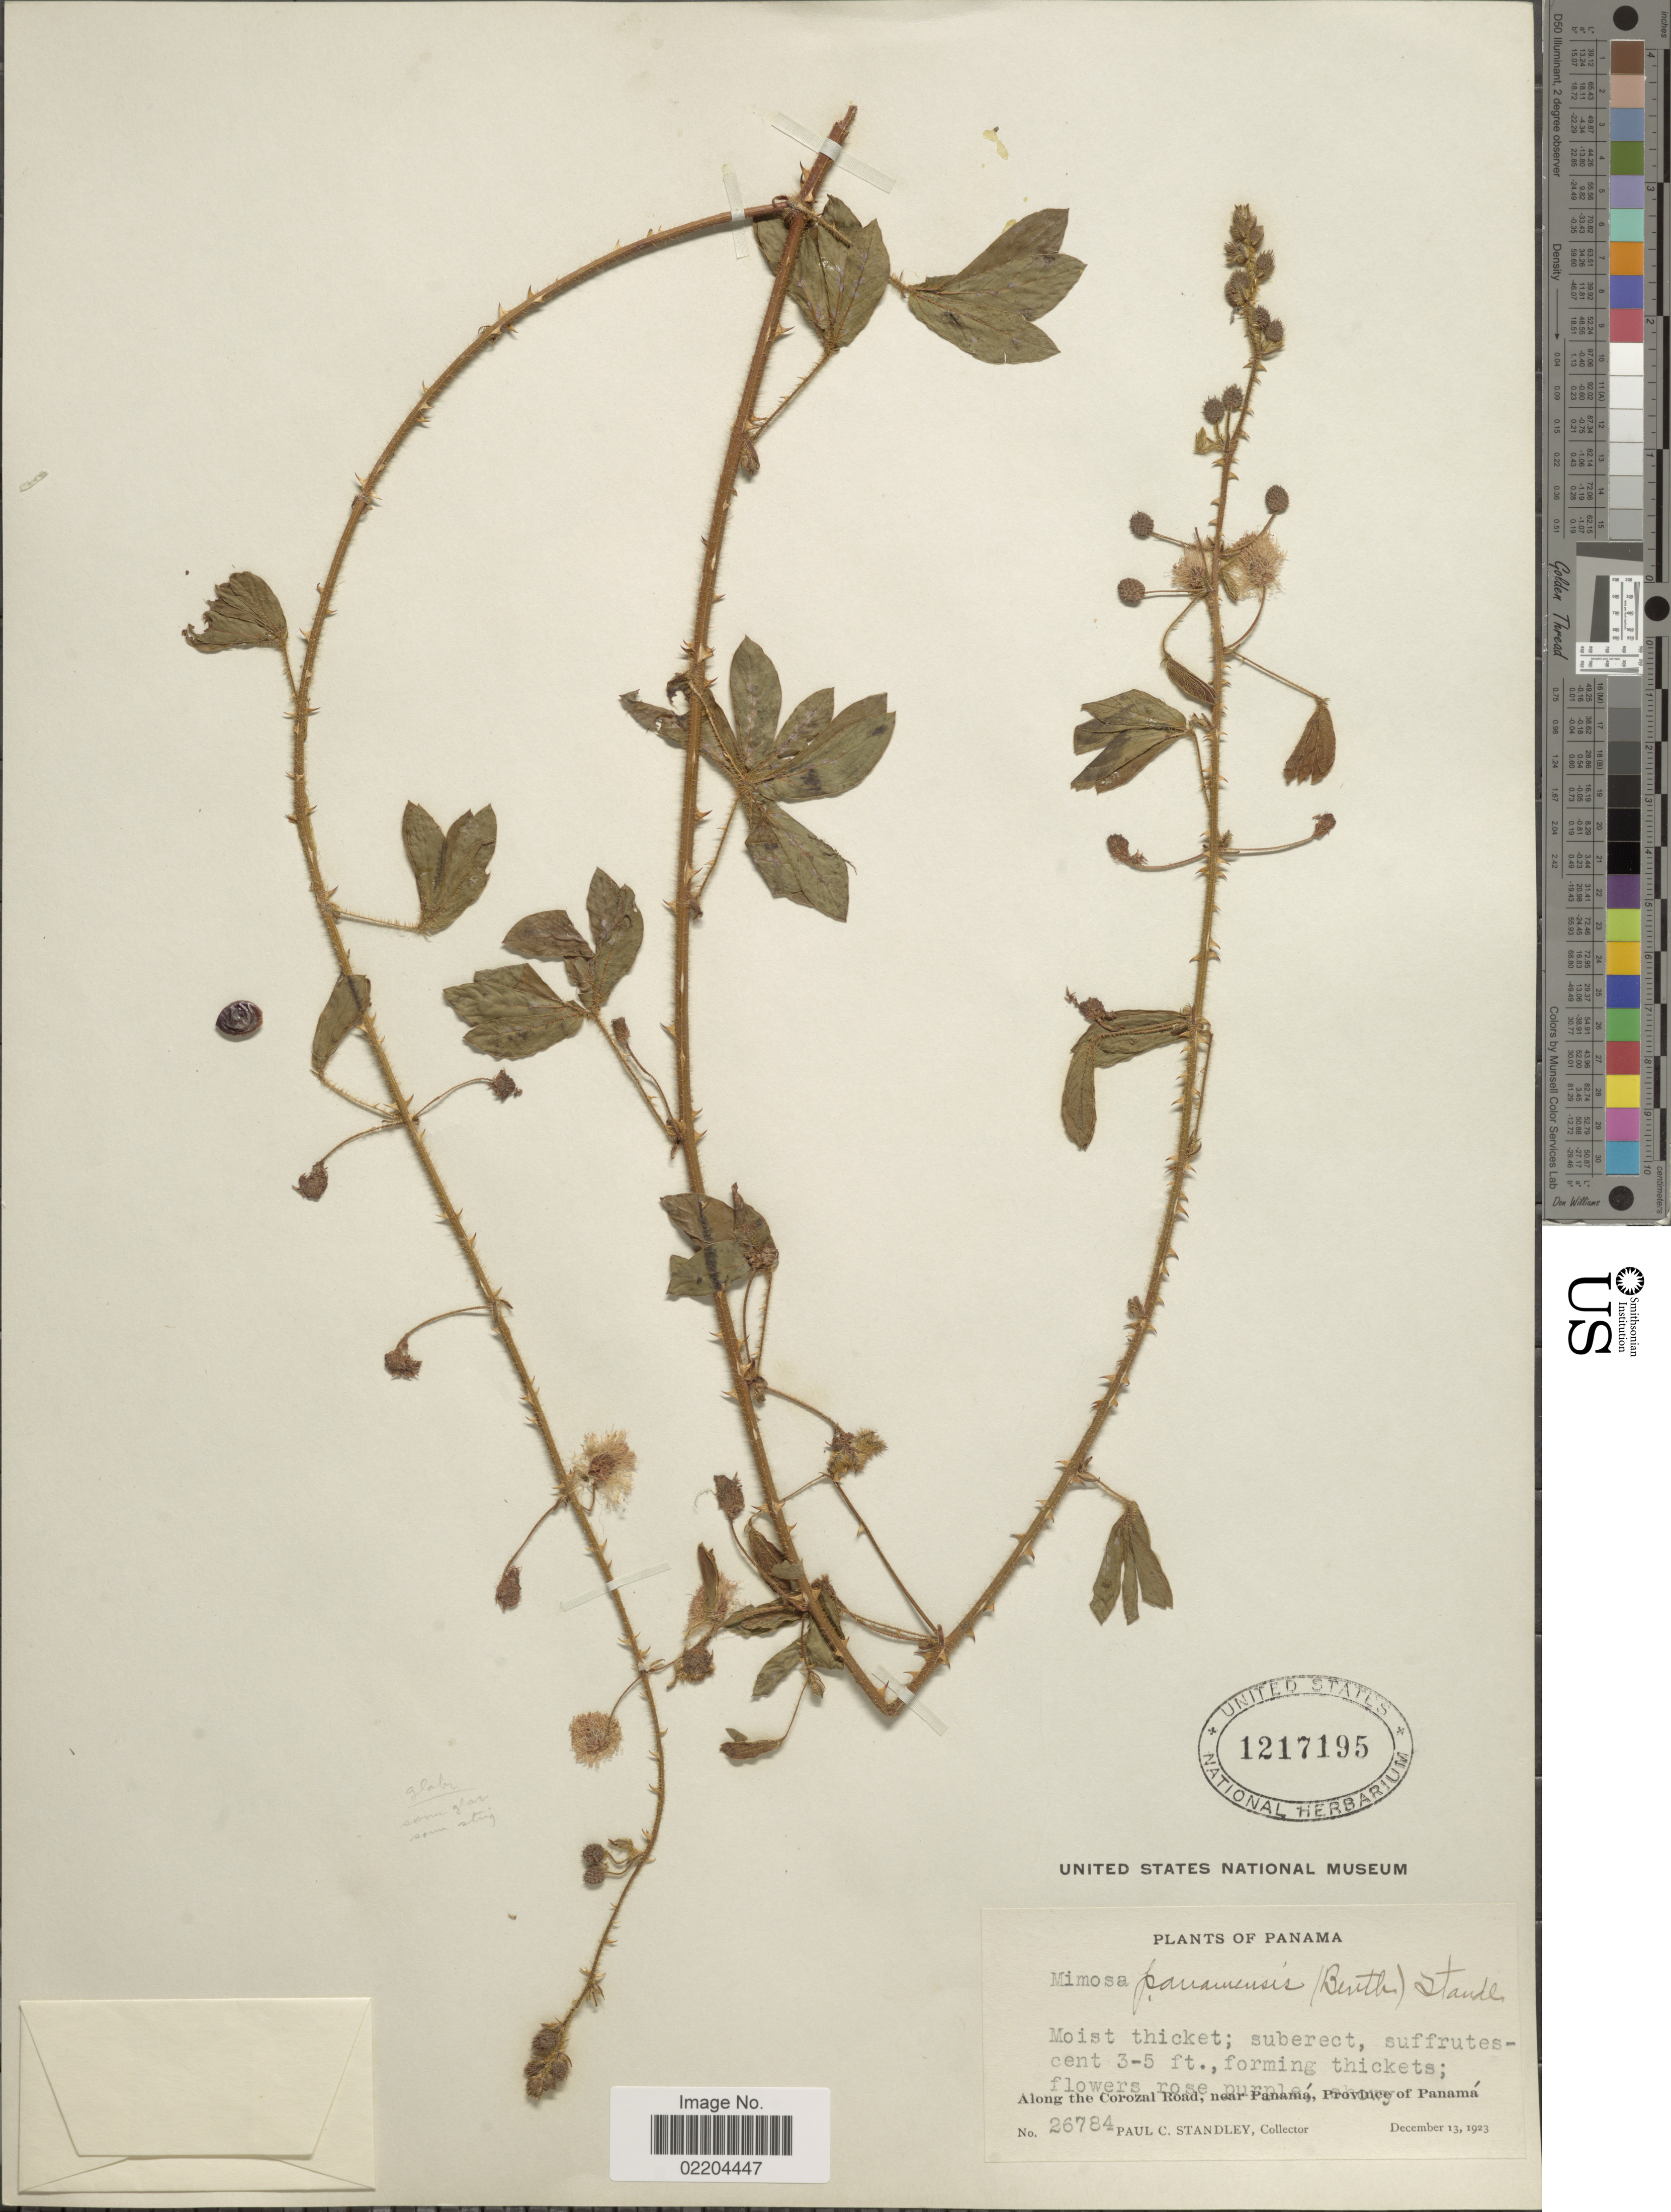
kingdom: Plantae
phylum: Tracheophyta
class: Magnoliopsida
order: Fabales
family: Fabaceae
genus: Mimosa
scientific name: Mimosa maxonii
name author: Standl.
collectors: P. C. Standley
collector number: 26784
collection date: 1923-12-13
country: Panama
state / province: Panamá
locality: Panama. along the Corozal Road, near Panama, Province of Panama.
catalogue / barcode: US 1217195